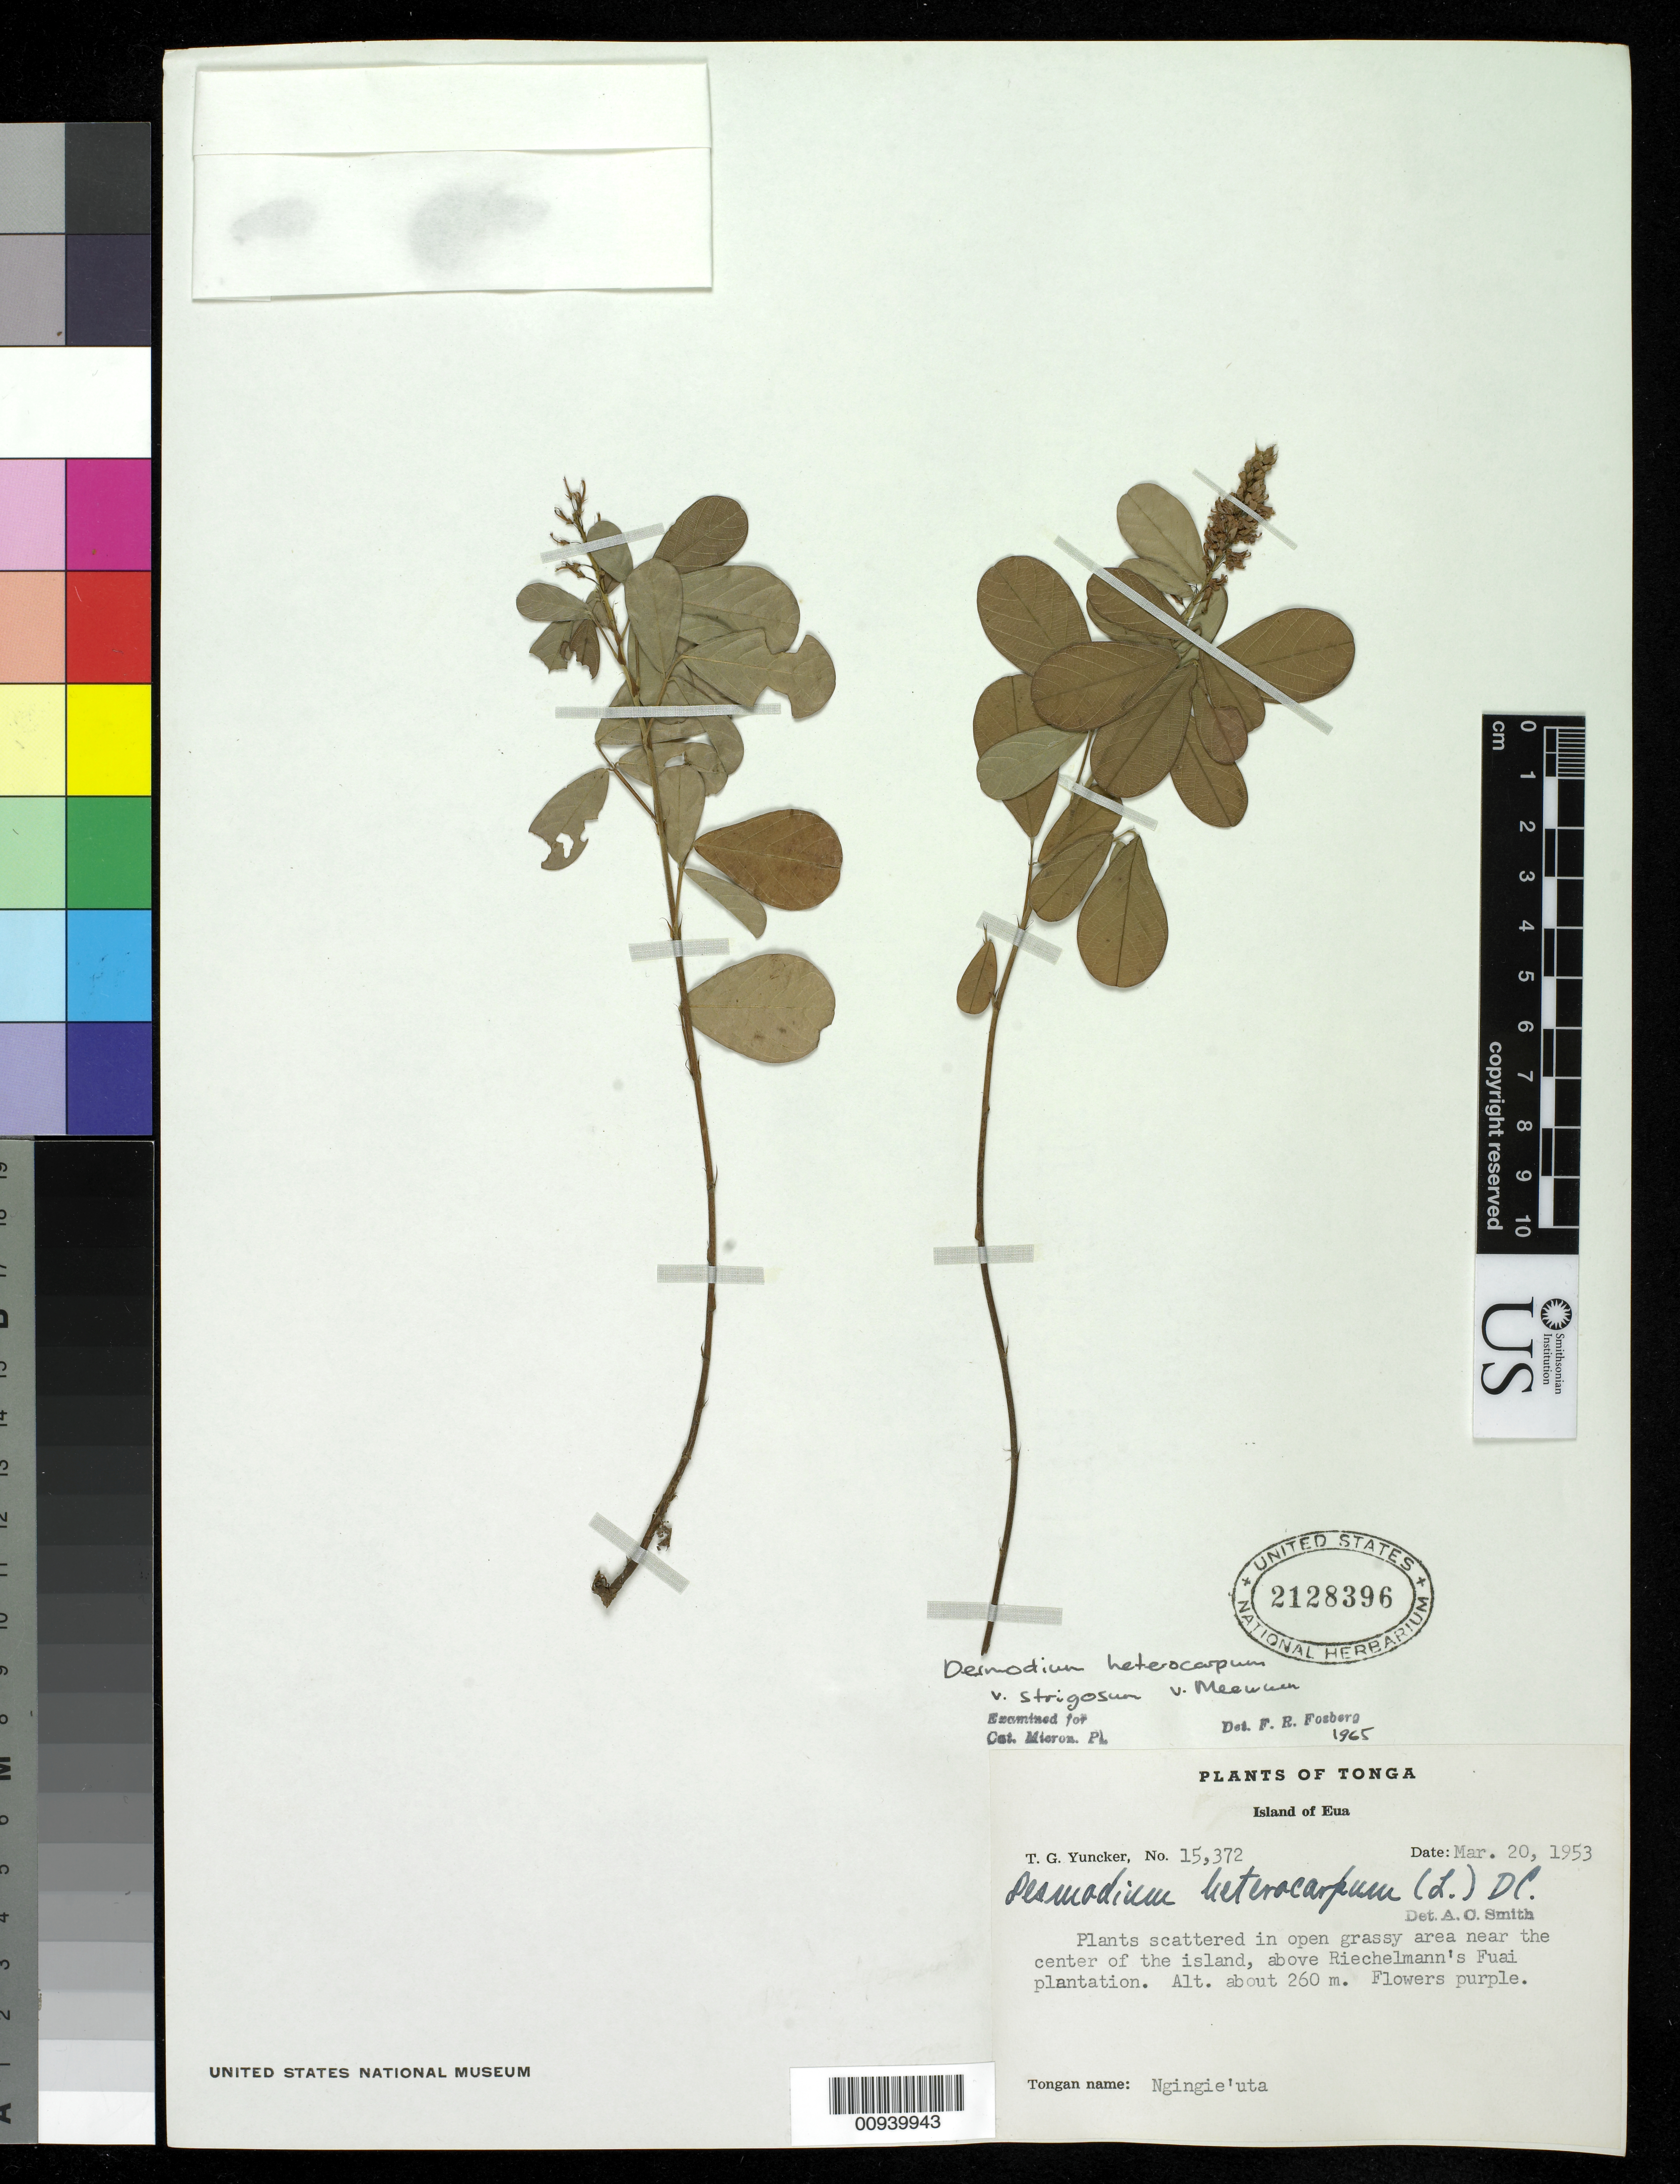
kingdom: Plantae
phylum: Tracheophyta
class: Magnoliopsida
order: Fabales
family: Fabaceae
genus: Grona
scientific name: Grona heterocarpos var. strigosa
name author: (Meeuwen) H. Ohashi & K. Ohashi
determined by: Strong, Mark T., (BOT), Smithsonian Institution - National Museum of Natural History (UNITED STATES)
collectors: T. G. Yuncker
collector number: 15372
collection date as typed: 20 Mar 1953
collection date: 1953-03-20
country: Tonga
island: Eua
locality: Tonga near center of island above Riechelmann's Fuai plantation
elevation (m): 260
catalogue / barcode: US 2128396